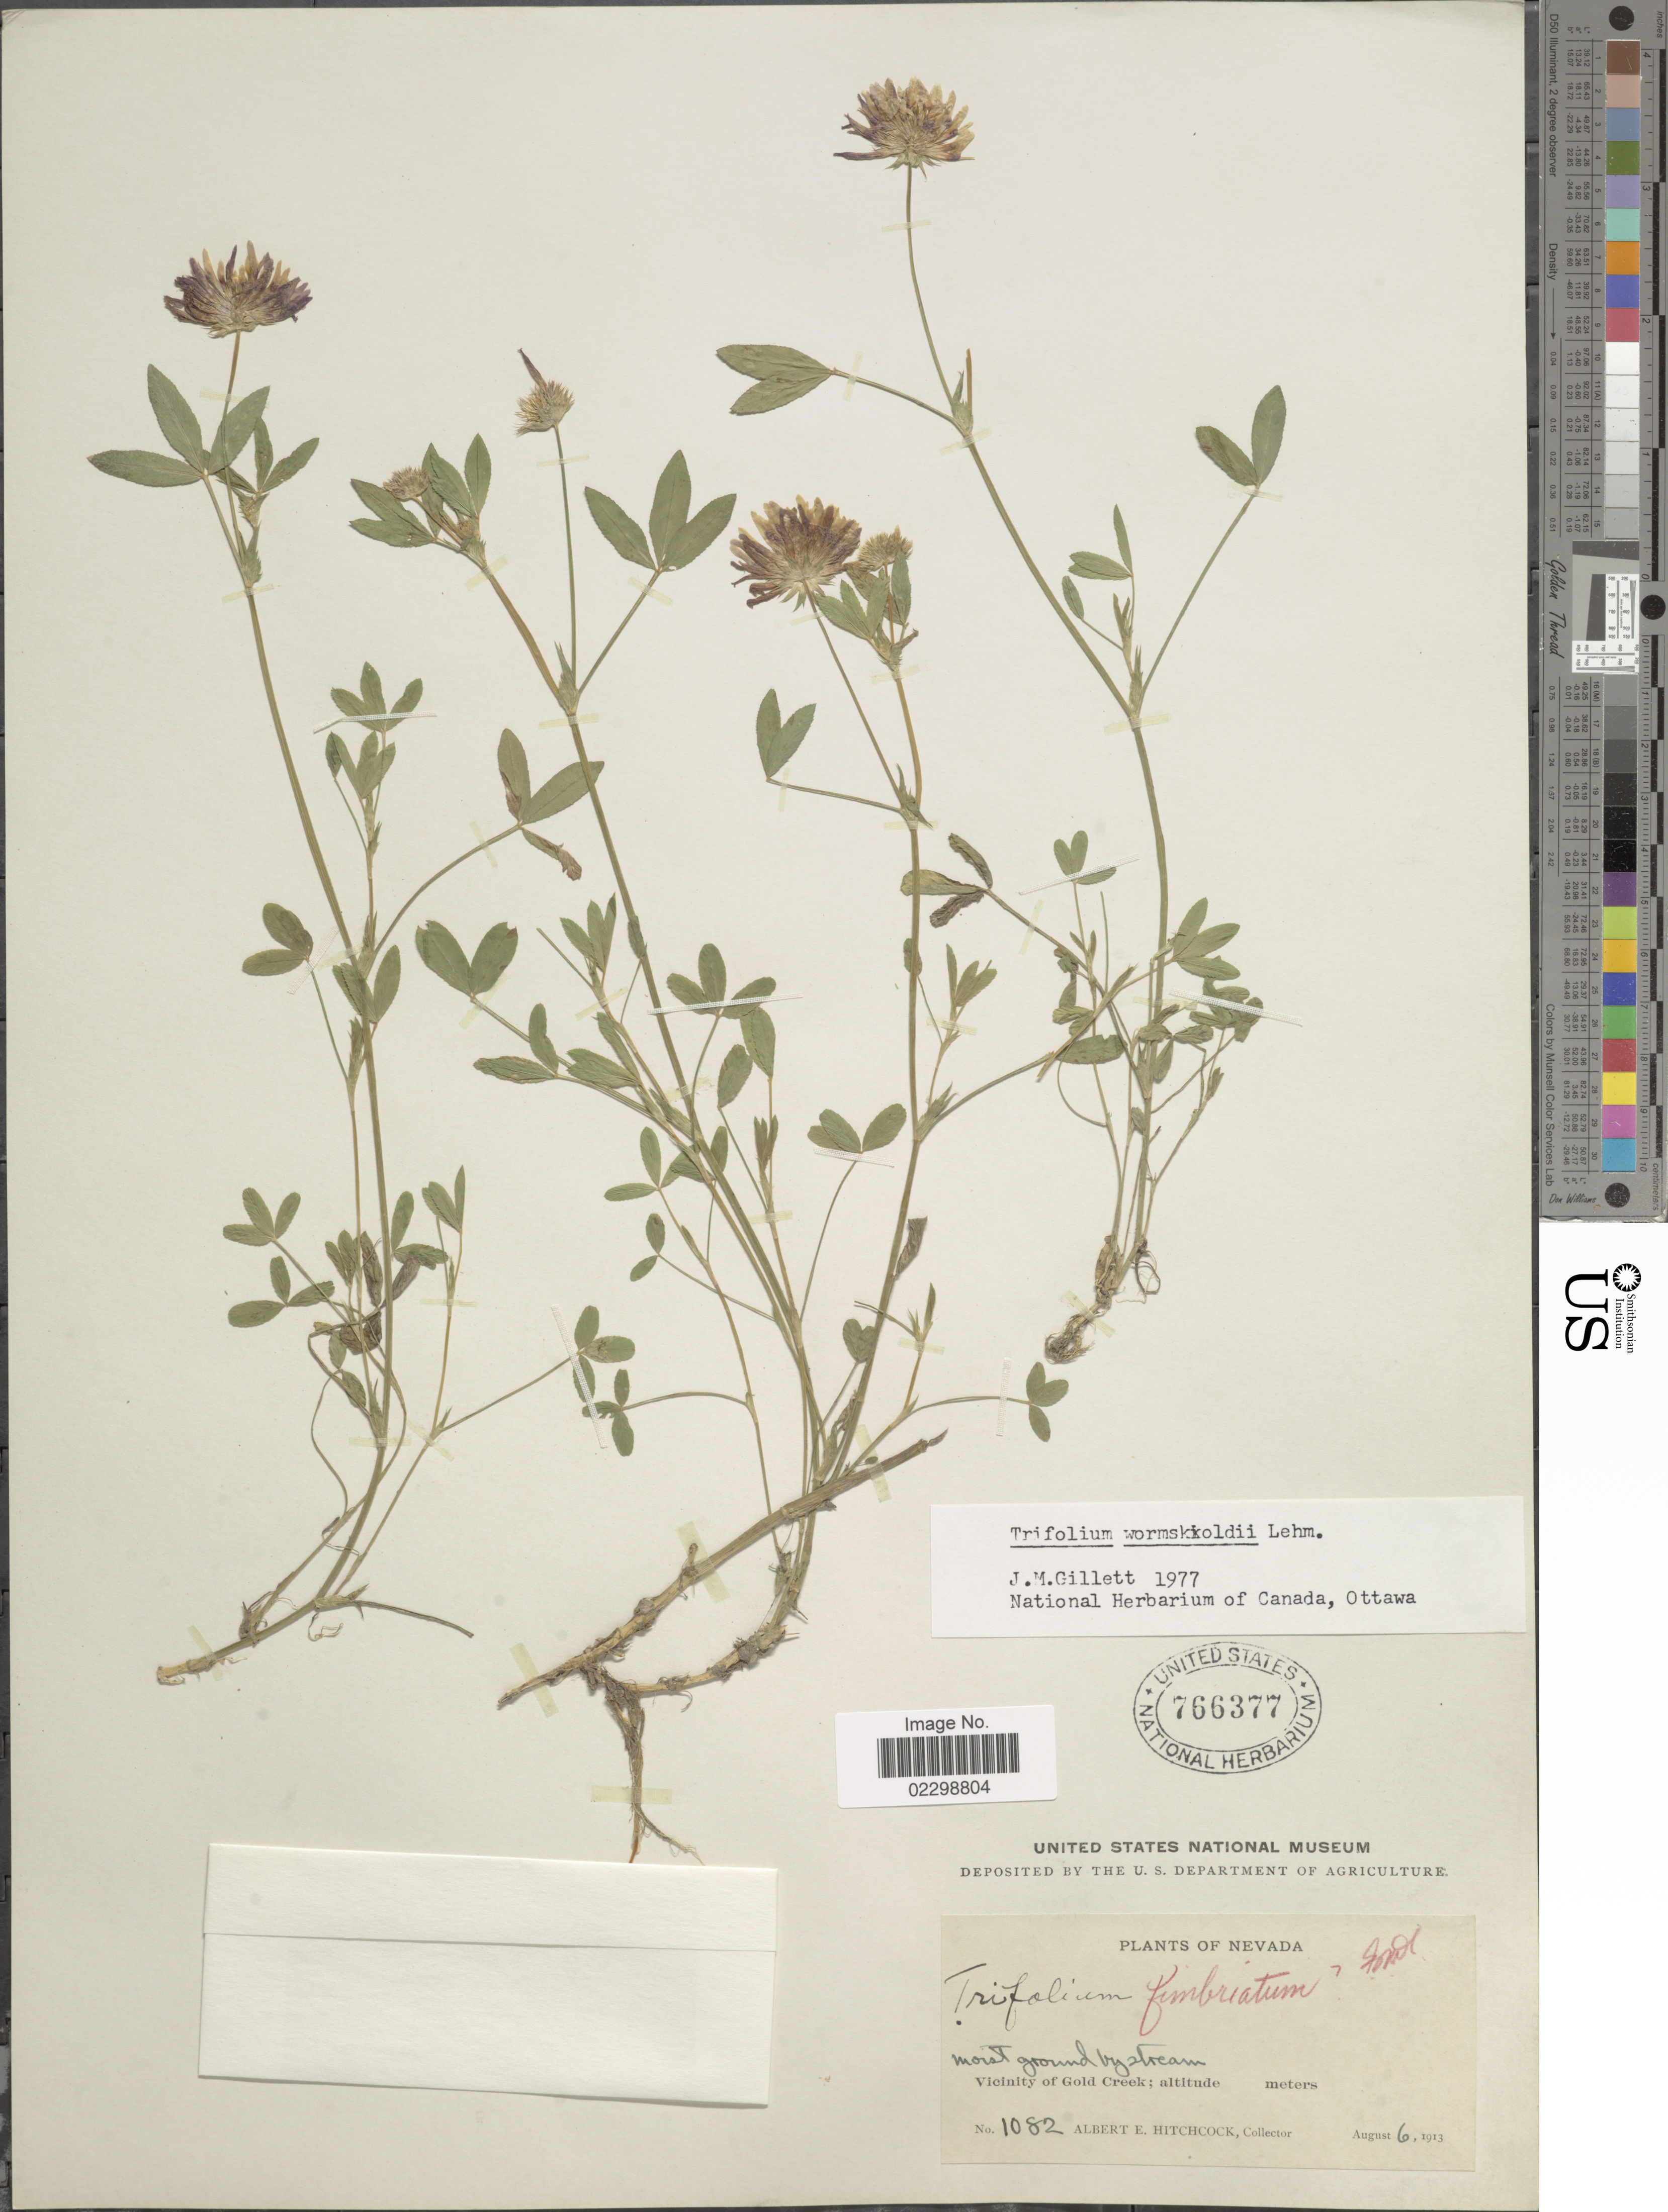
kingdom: Plantae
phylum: Tracheophyta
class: Magnoliopsida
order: Fabales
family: Fabaceae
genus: Trifolium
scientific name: Trifolium wormskioldii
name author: Lehm.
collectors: A. Hitchcock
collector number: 1082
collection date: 1913-08-06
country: United States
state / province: Nevada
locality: Moist ground by stream, vicinity of Gold Creek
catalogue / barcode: US 766377